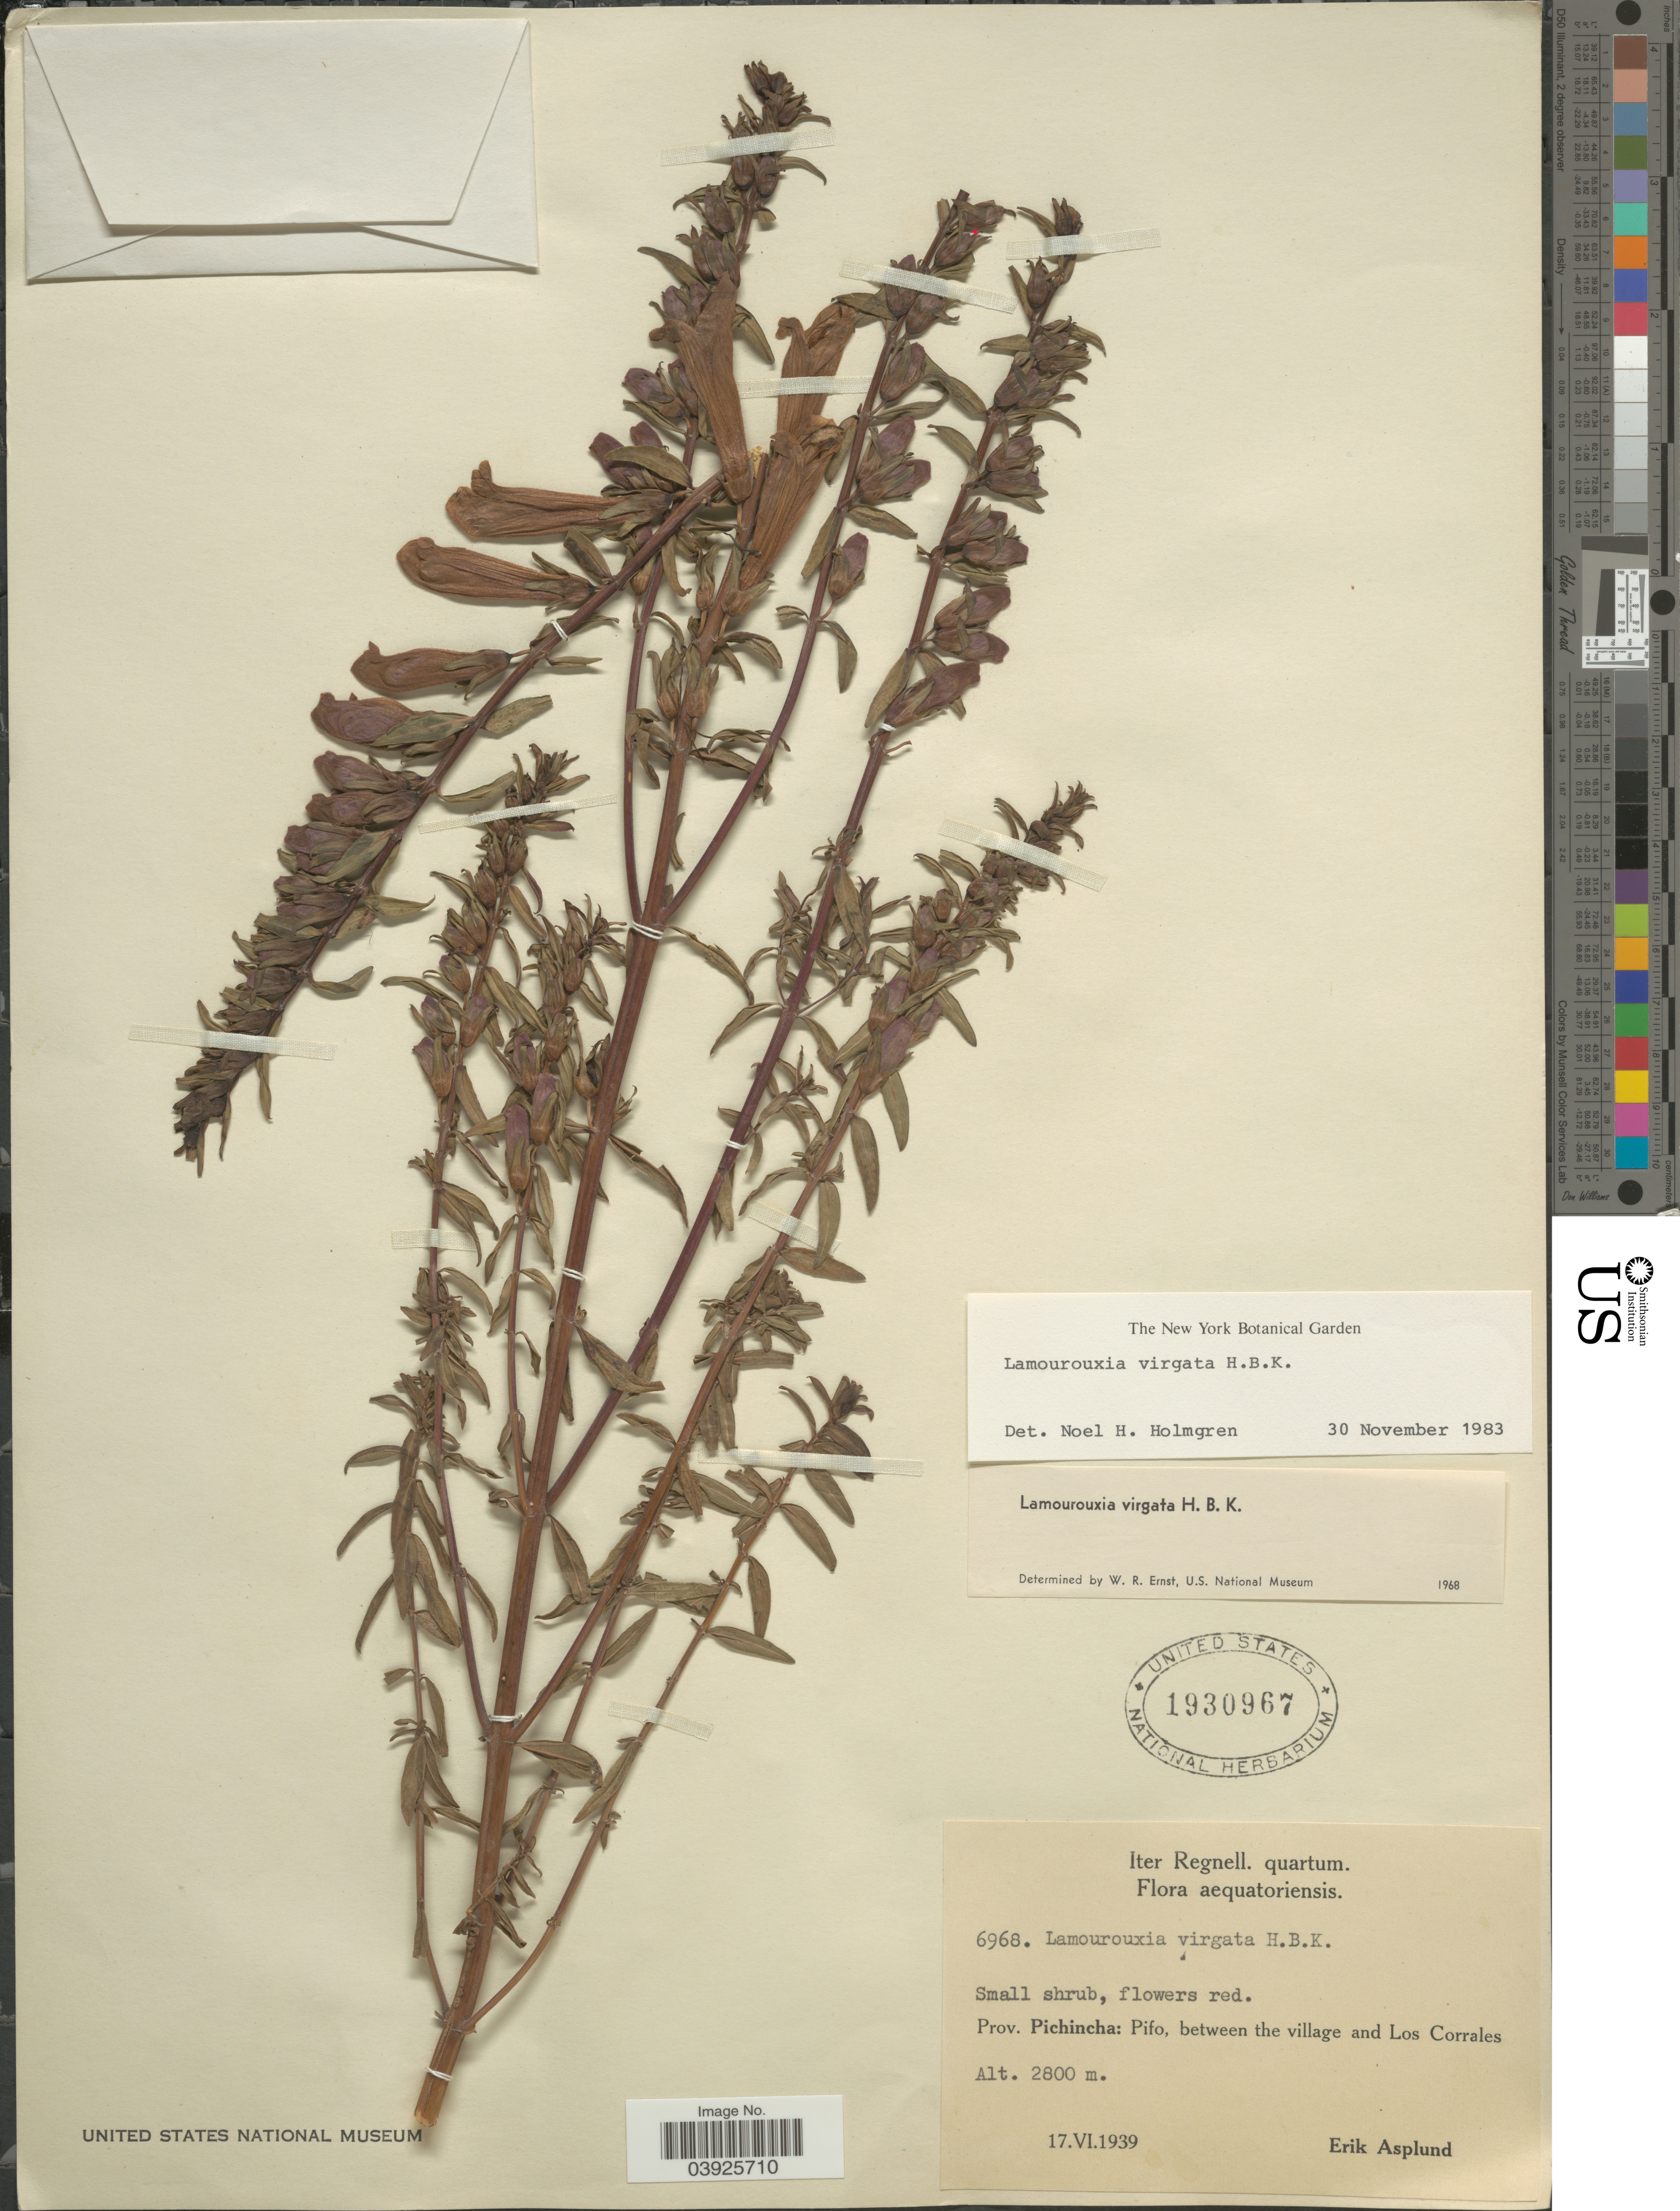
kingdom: Plantae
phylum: Tracheophyta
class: Magnoliopsida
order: Lamiales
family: Orobanchaceae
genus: Lamourouxia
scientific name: Lamourouxia virgata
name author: Kunth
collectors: E. Asplund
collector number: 6968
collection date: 1939-06-17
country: Ecuador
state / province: Pichincha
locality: Pifo between the village and Los Corrales.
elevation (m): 2800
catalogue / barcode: US 1930967